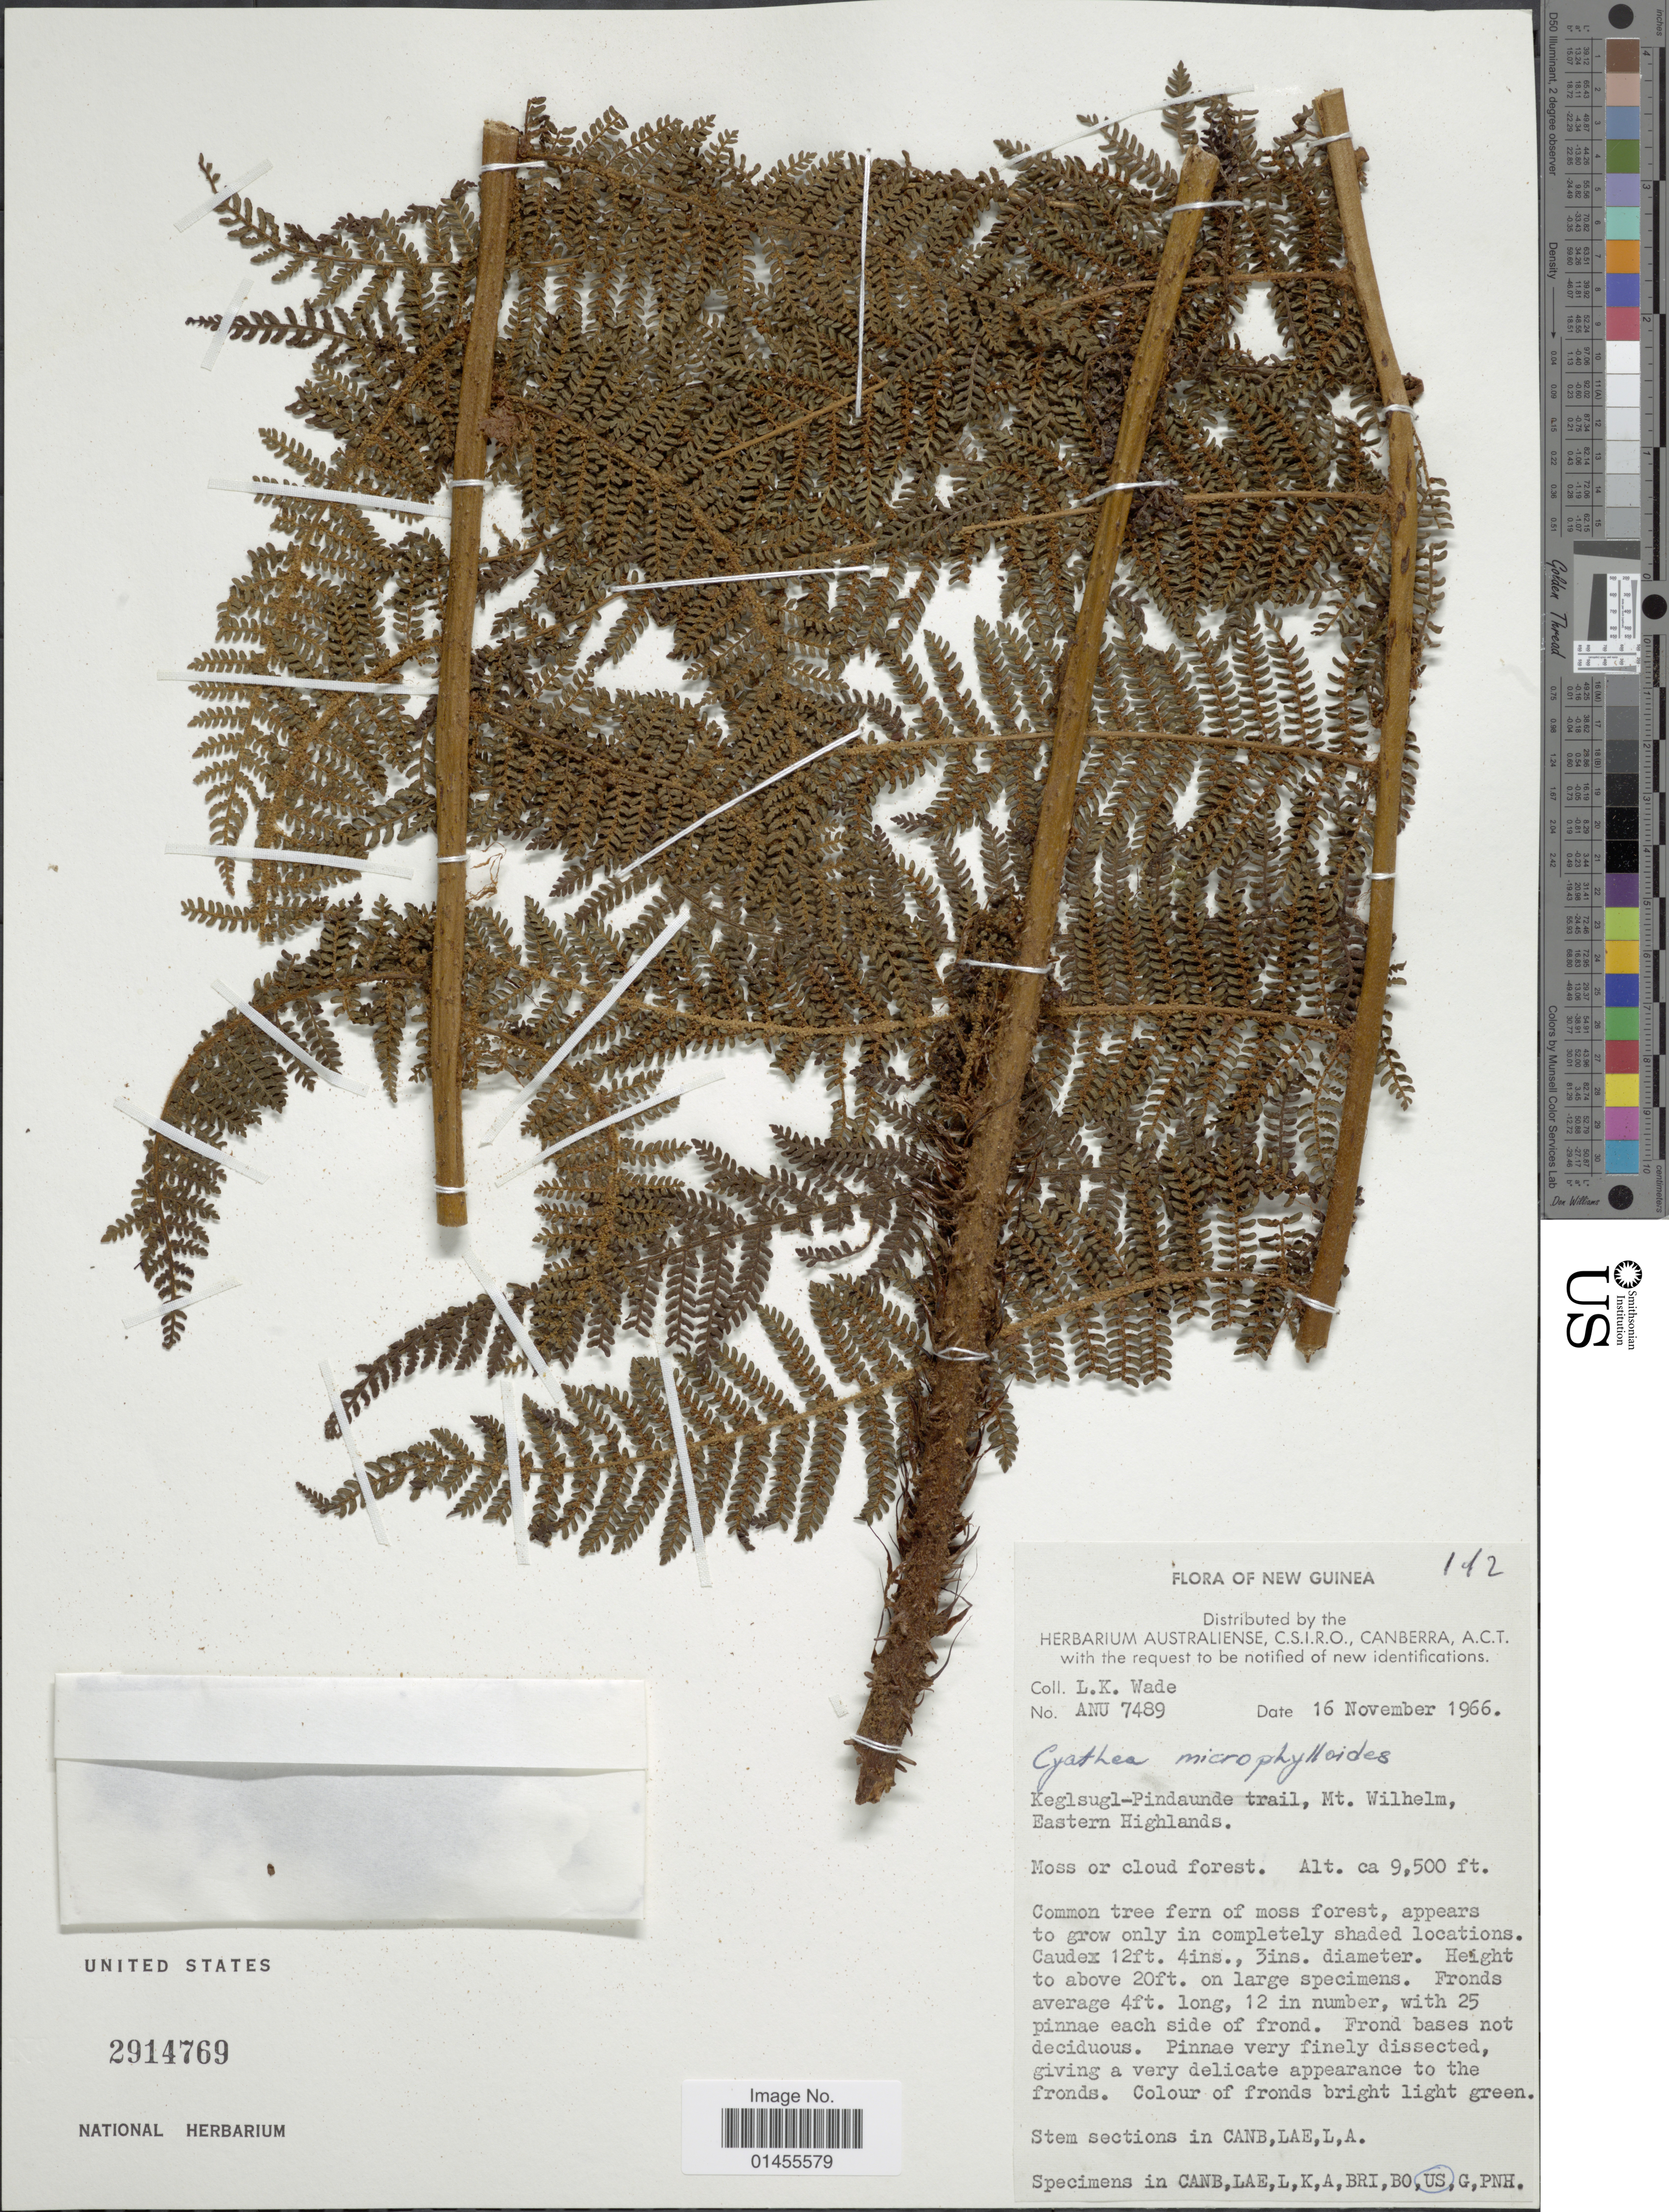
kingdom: Plantae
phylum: Tracheophyta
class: Polypodiopsida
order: Cyatheales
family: Cyatheaceae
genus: Alsophila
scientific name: Alsophila microphylloides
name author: (Rosenst.) R.M. Tryon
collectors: L. K. Wade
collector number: ANU 7489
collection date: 1966-11-16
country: Papua New Guinea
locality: New Guinea. Keglsugl-Pindaunde Trail, Mt. Wilhelm, Eastern Highlands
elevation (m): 2896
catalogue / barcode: US 2914769